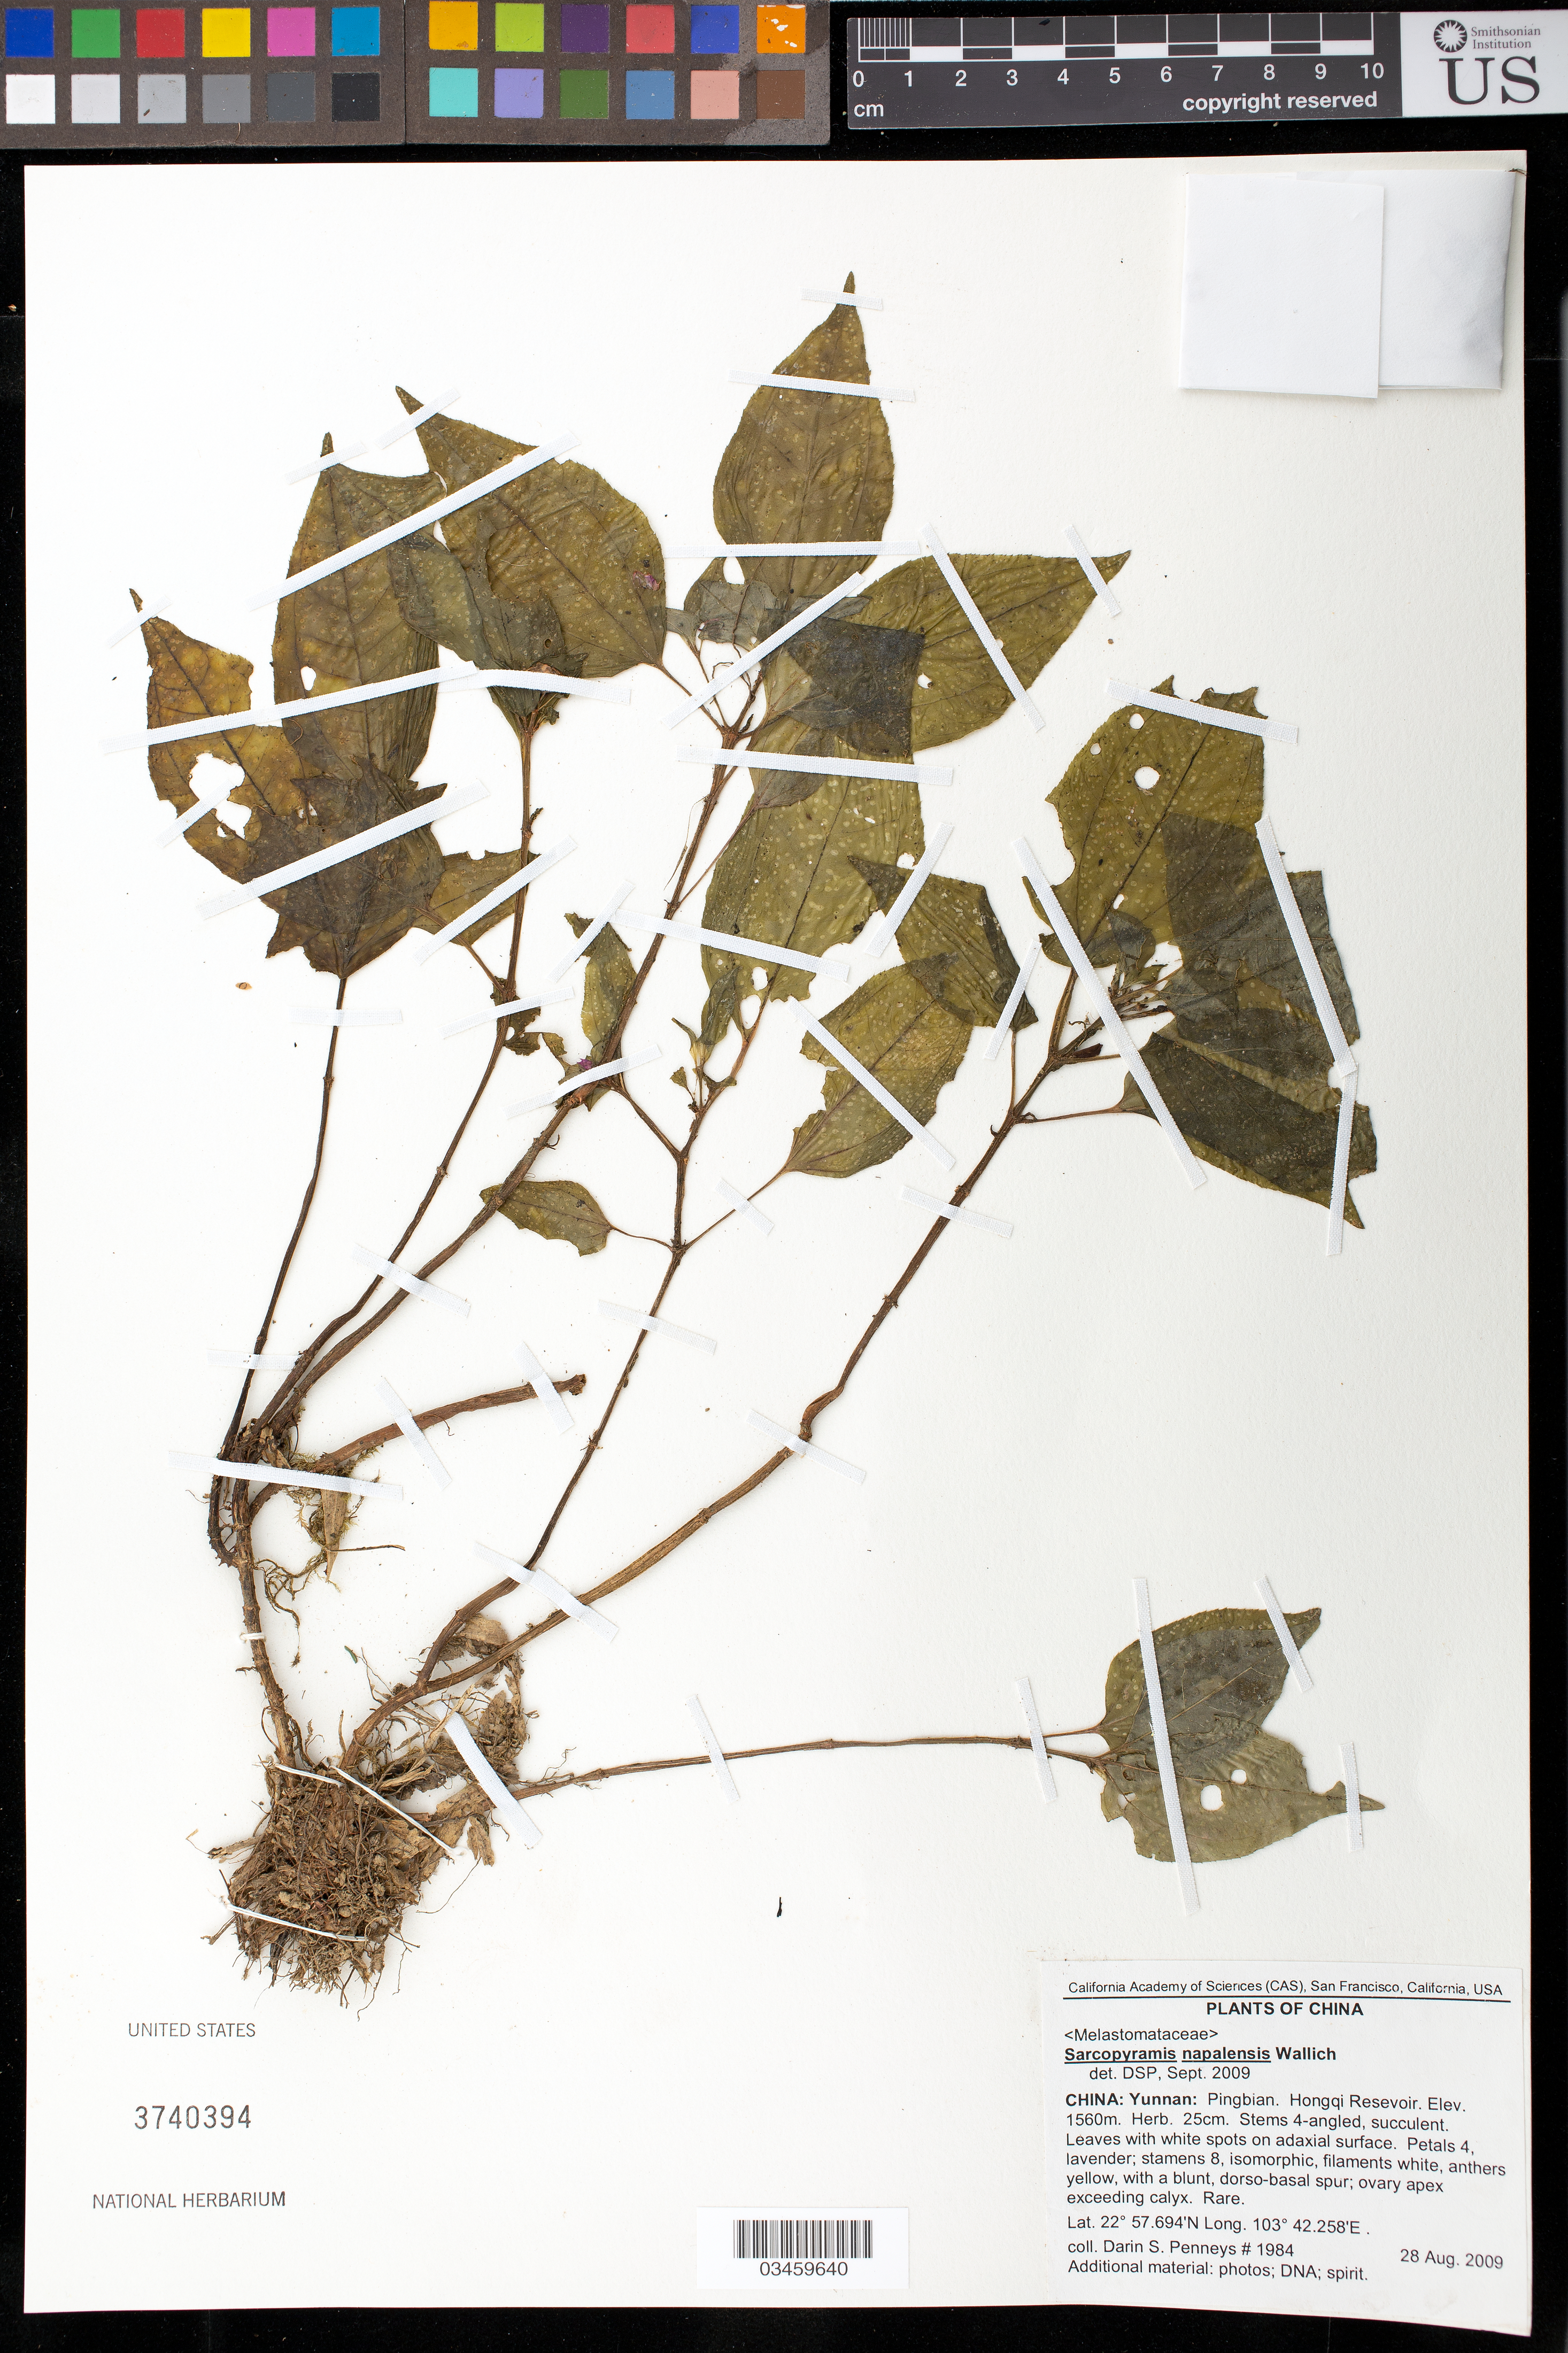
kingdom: Plantae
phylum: Tracheophyta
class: Magnoliopsida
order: Myrtales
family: Melastomataceae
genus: Sarcopyramis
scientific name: Sarcopyramis napalensis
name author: Wall.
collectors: D. S. Penneys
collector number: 1984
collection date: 2009-08-28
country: China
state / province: Yunnan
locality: Pingbian. Hongqi Reservoir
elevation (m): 1560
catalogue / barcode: US 3740394